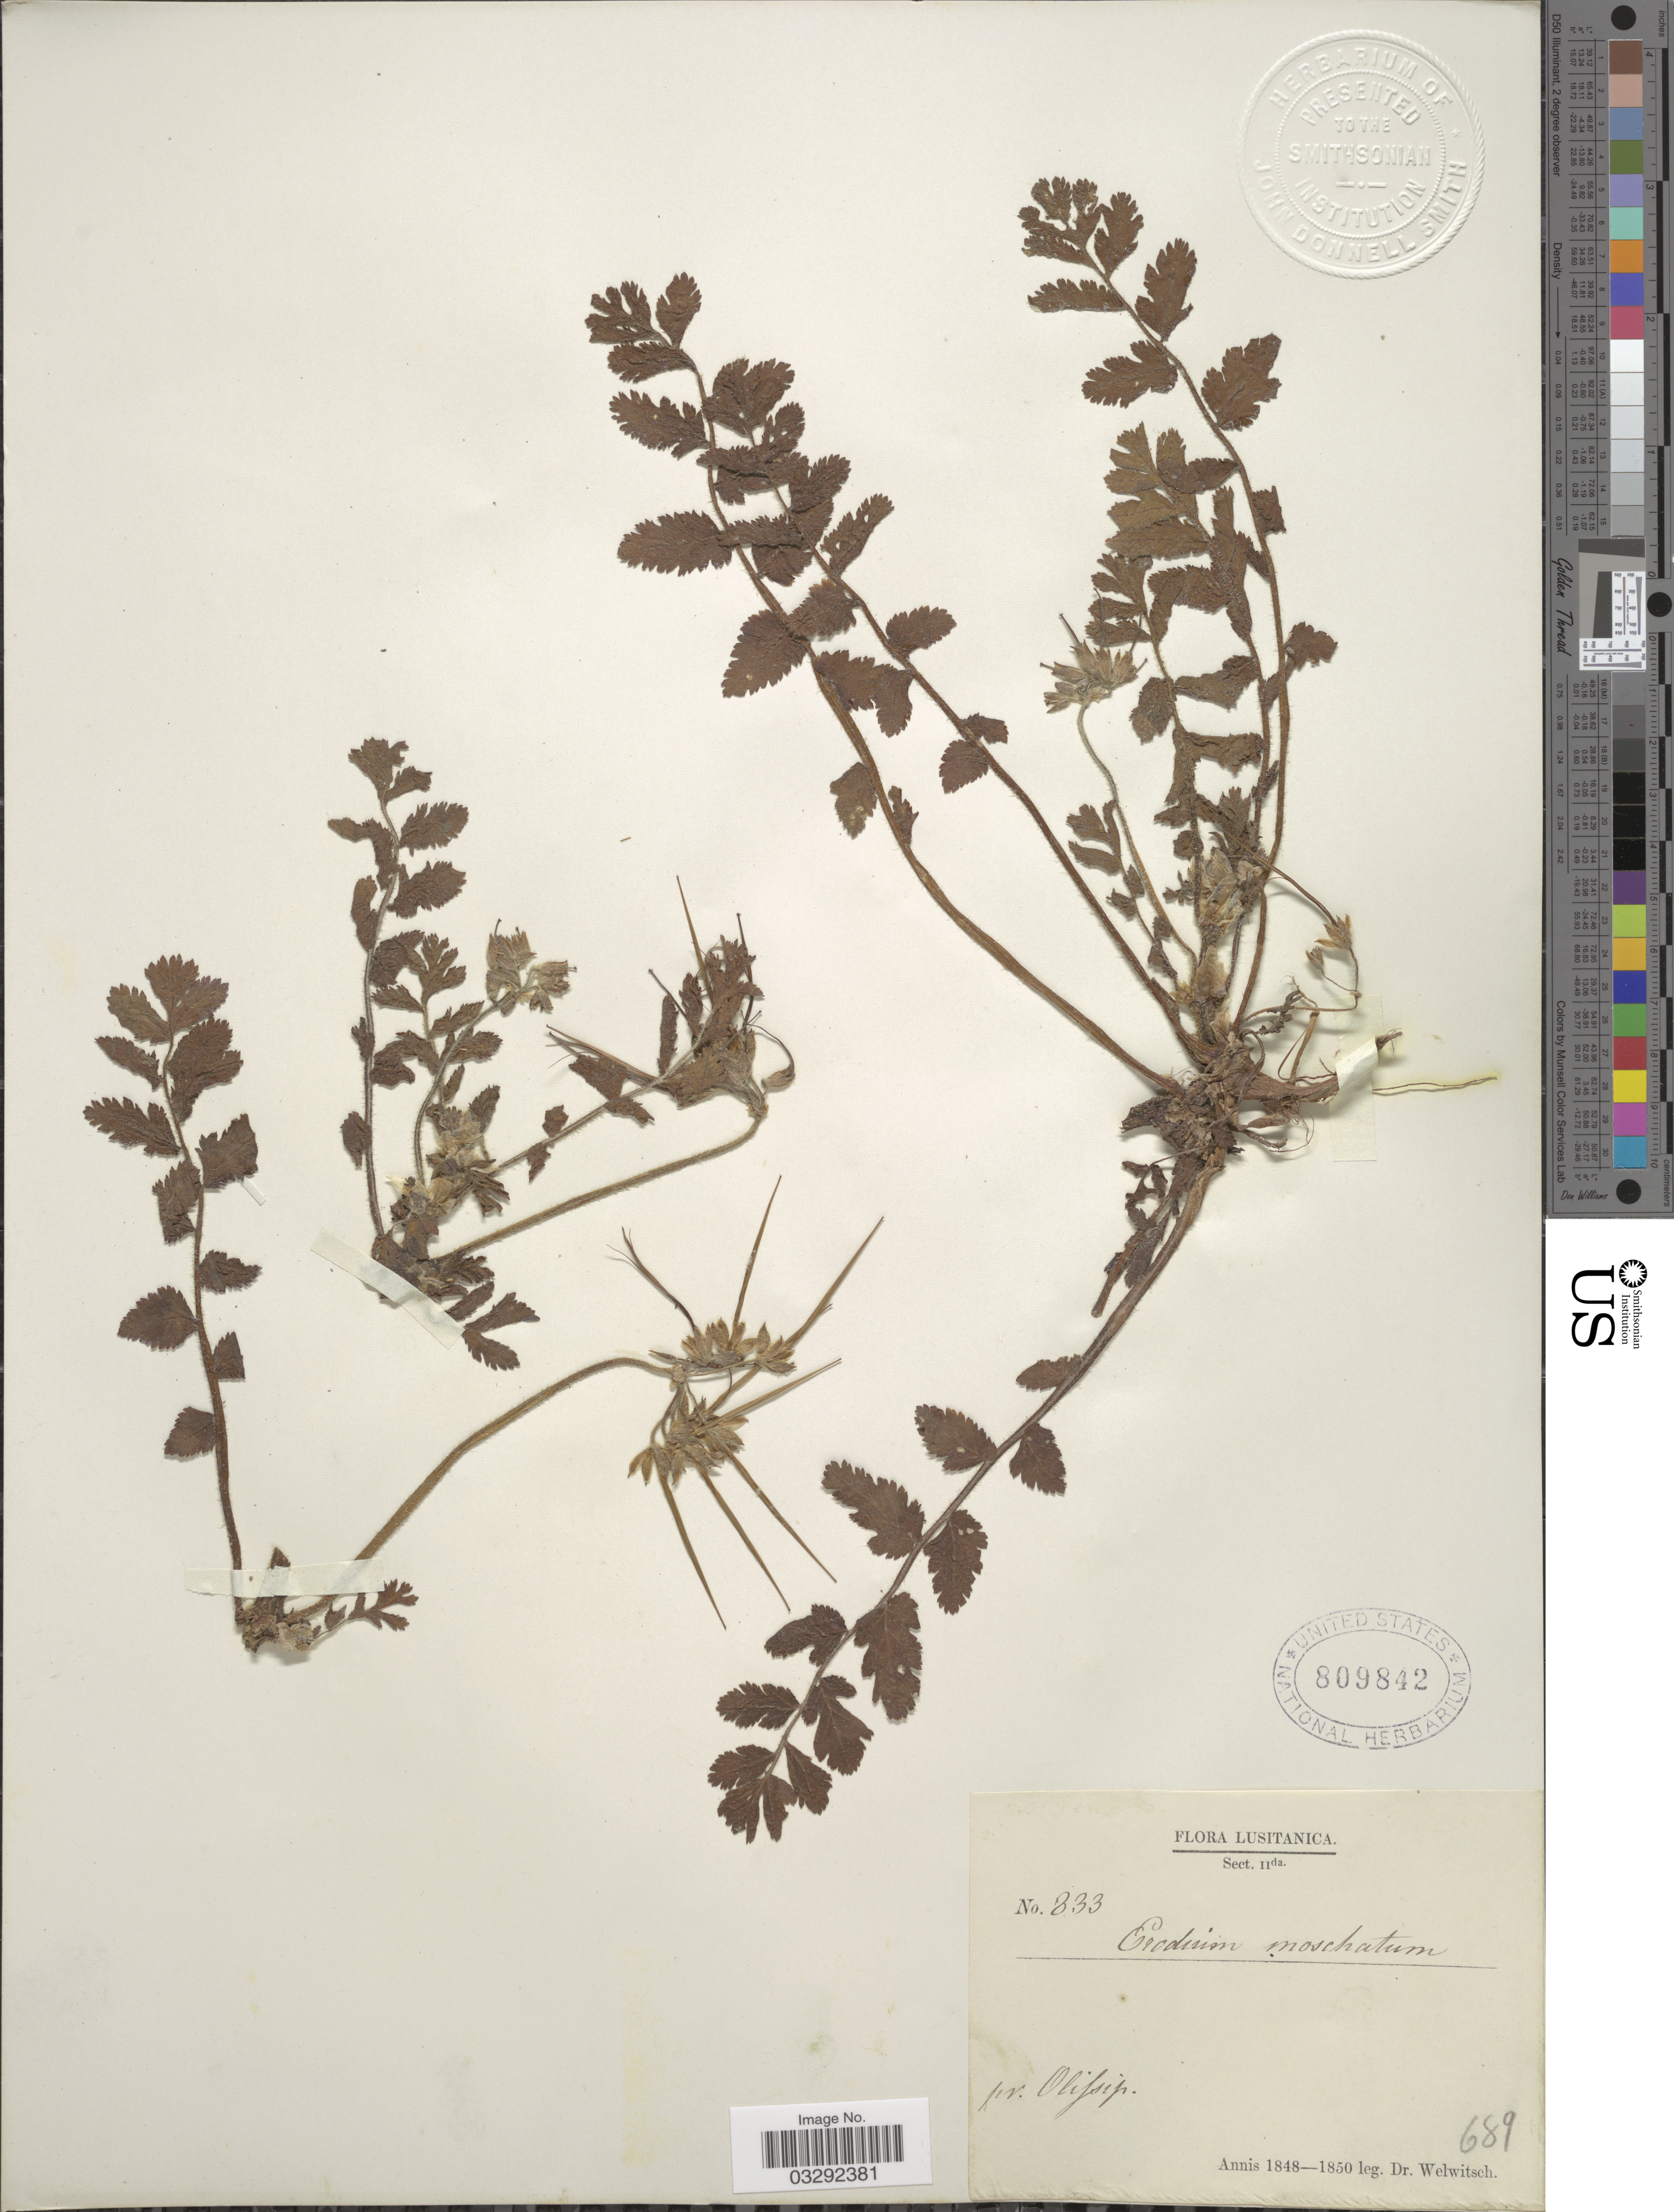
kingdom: Plantae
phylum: Tracheophyta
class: Magnoliopsida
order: Geraniales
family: Geraniaceae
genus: Erodium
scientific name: Erodium moschatum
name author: (L.) L'Hér. ex Aiton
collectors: -. Welwitsch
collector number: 833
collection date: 1848/1850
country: Portugal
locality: Lusitanica. Pr. Olissip.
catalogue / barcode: US 809842